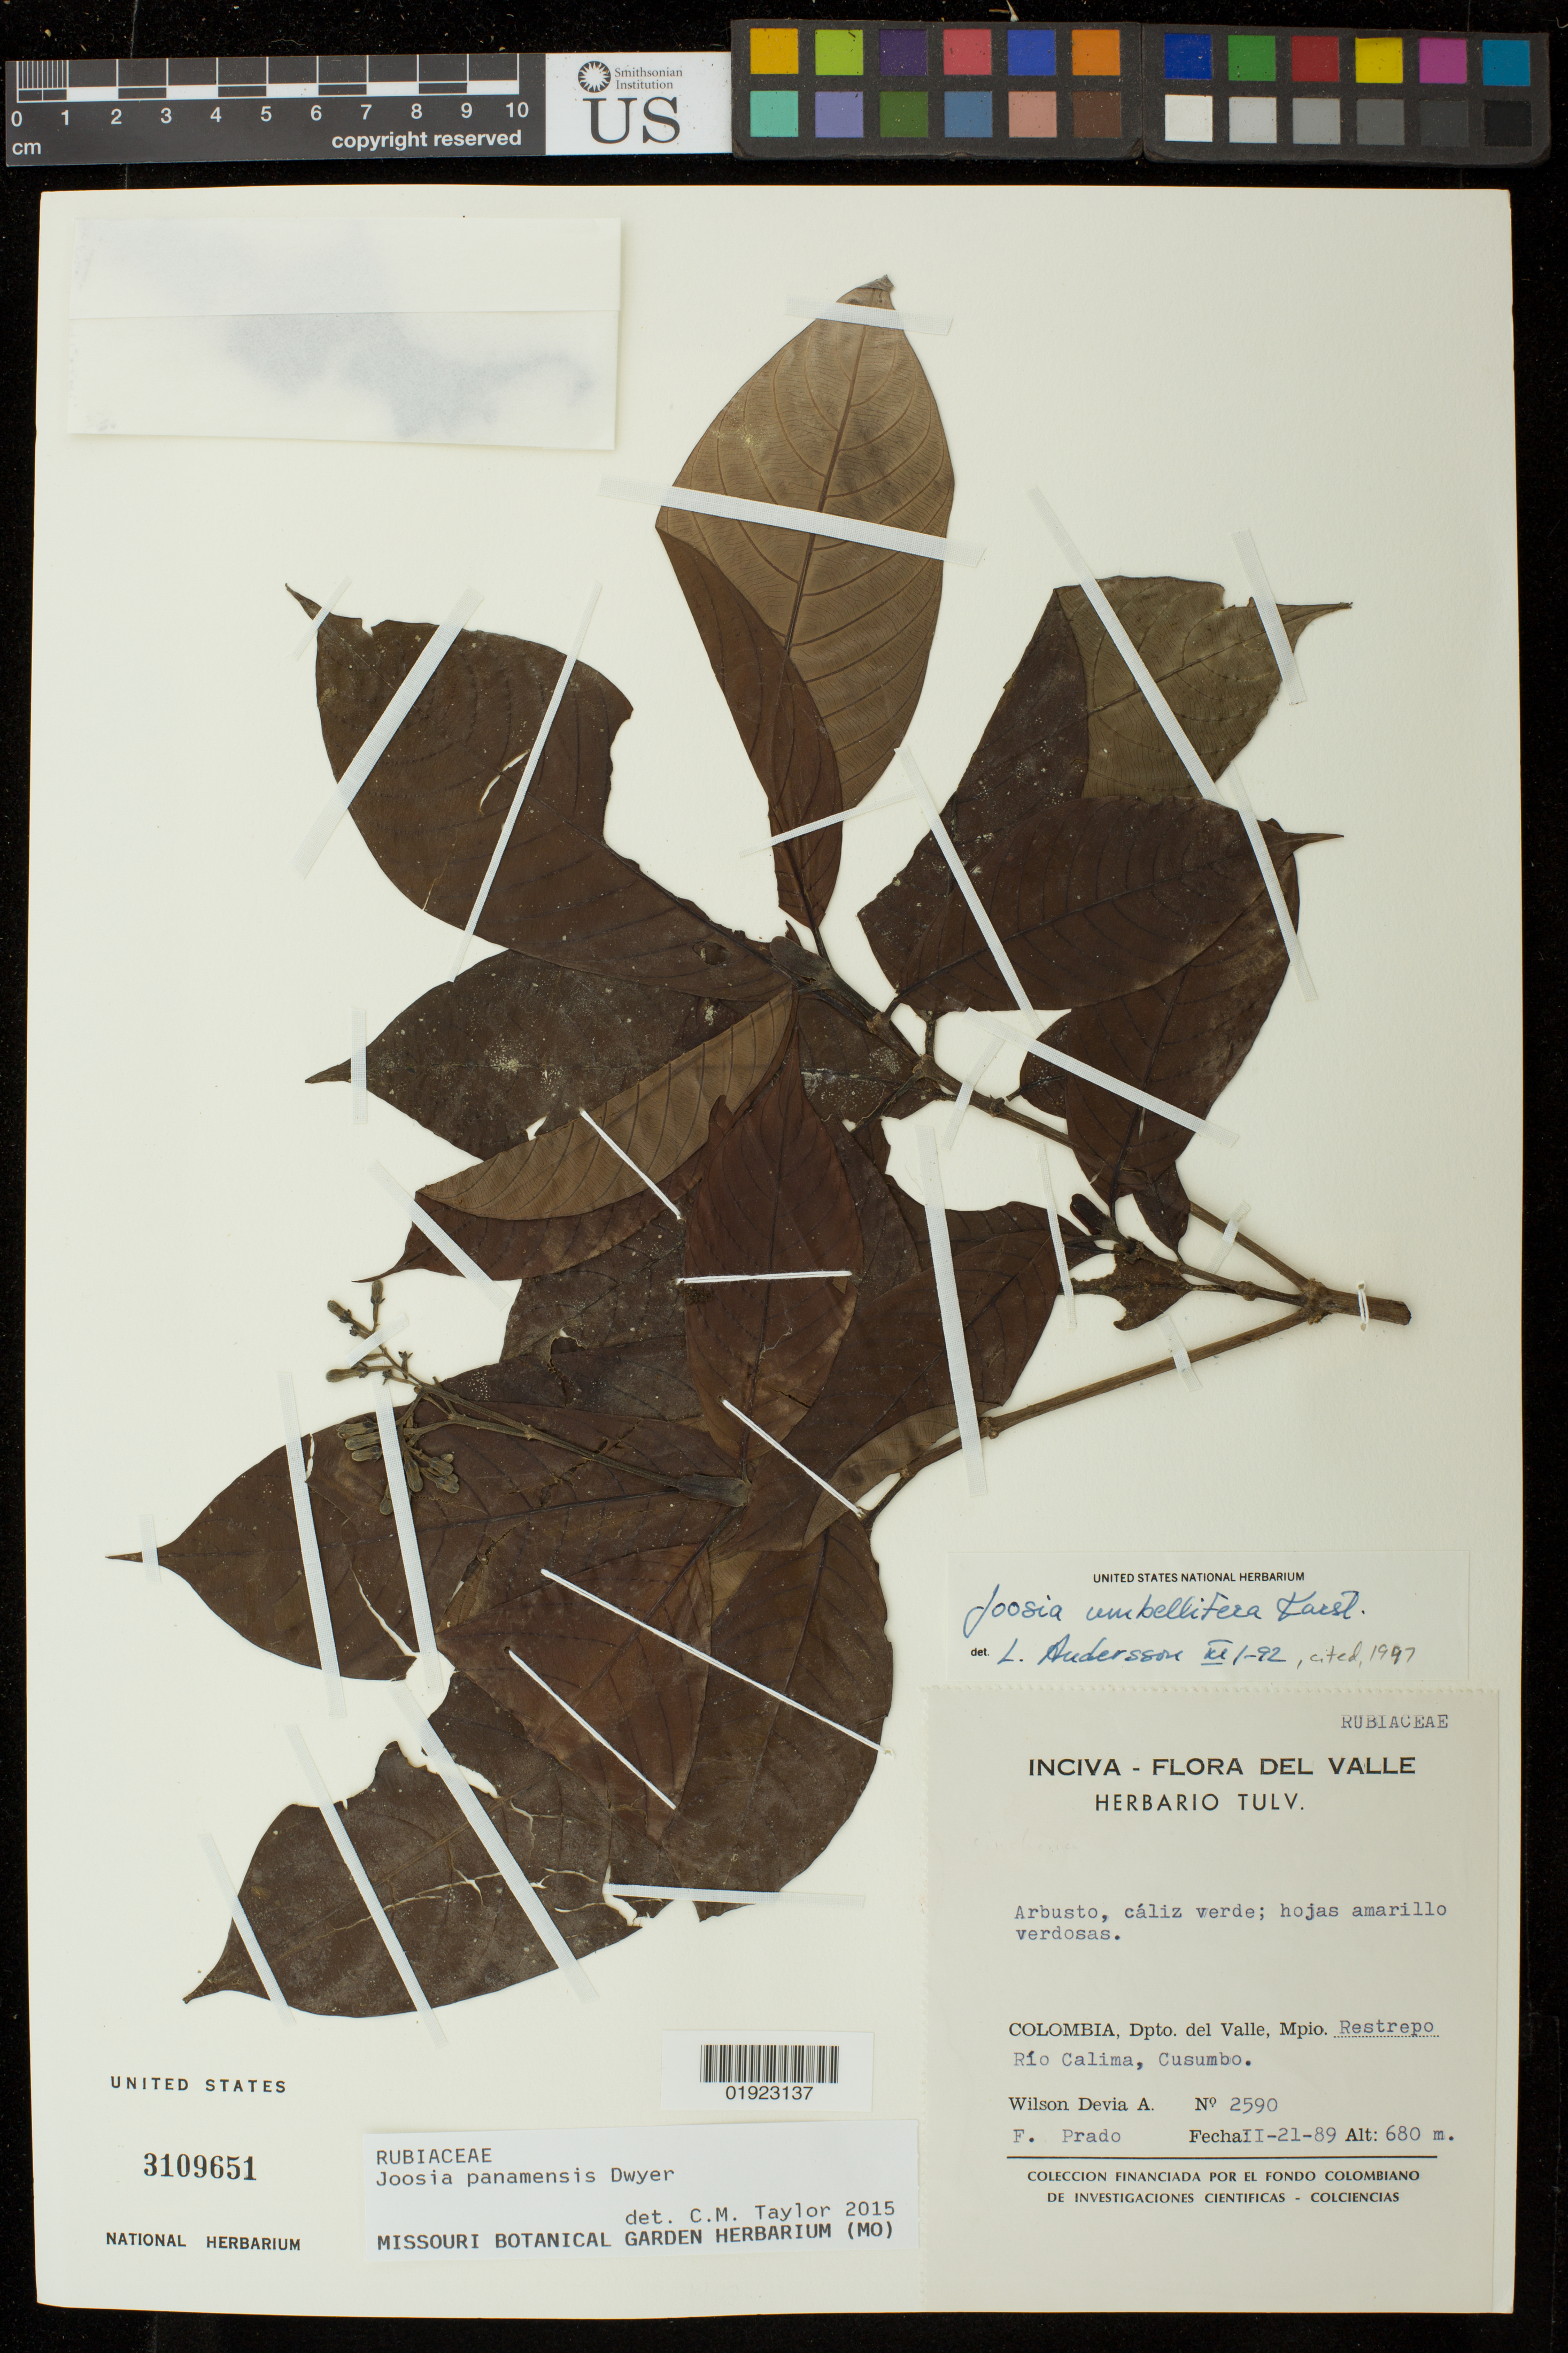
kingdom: Plantae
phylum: Tracheophyta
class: Magnoliopsida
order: Gentianales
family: Rubiaceae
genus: Joosia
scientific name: Joosia panamensis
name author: Dwyer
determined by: Taylor, Charlotte M.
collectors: W. Devia A. & F. Prado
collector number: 2590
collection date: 1989-02-21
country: Colombia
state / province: Valle del Cauca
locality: Mpio. Restrepo Rio Calima, Cusumbo.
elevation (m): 680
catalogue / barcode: US 3109651